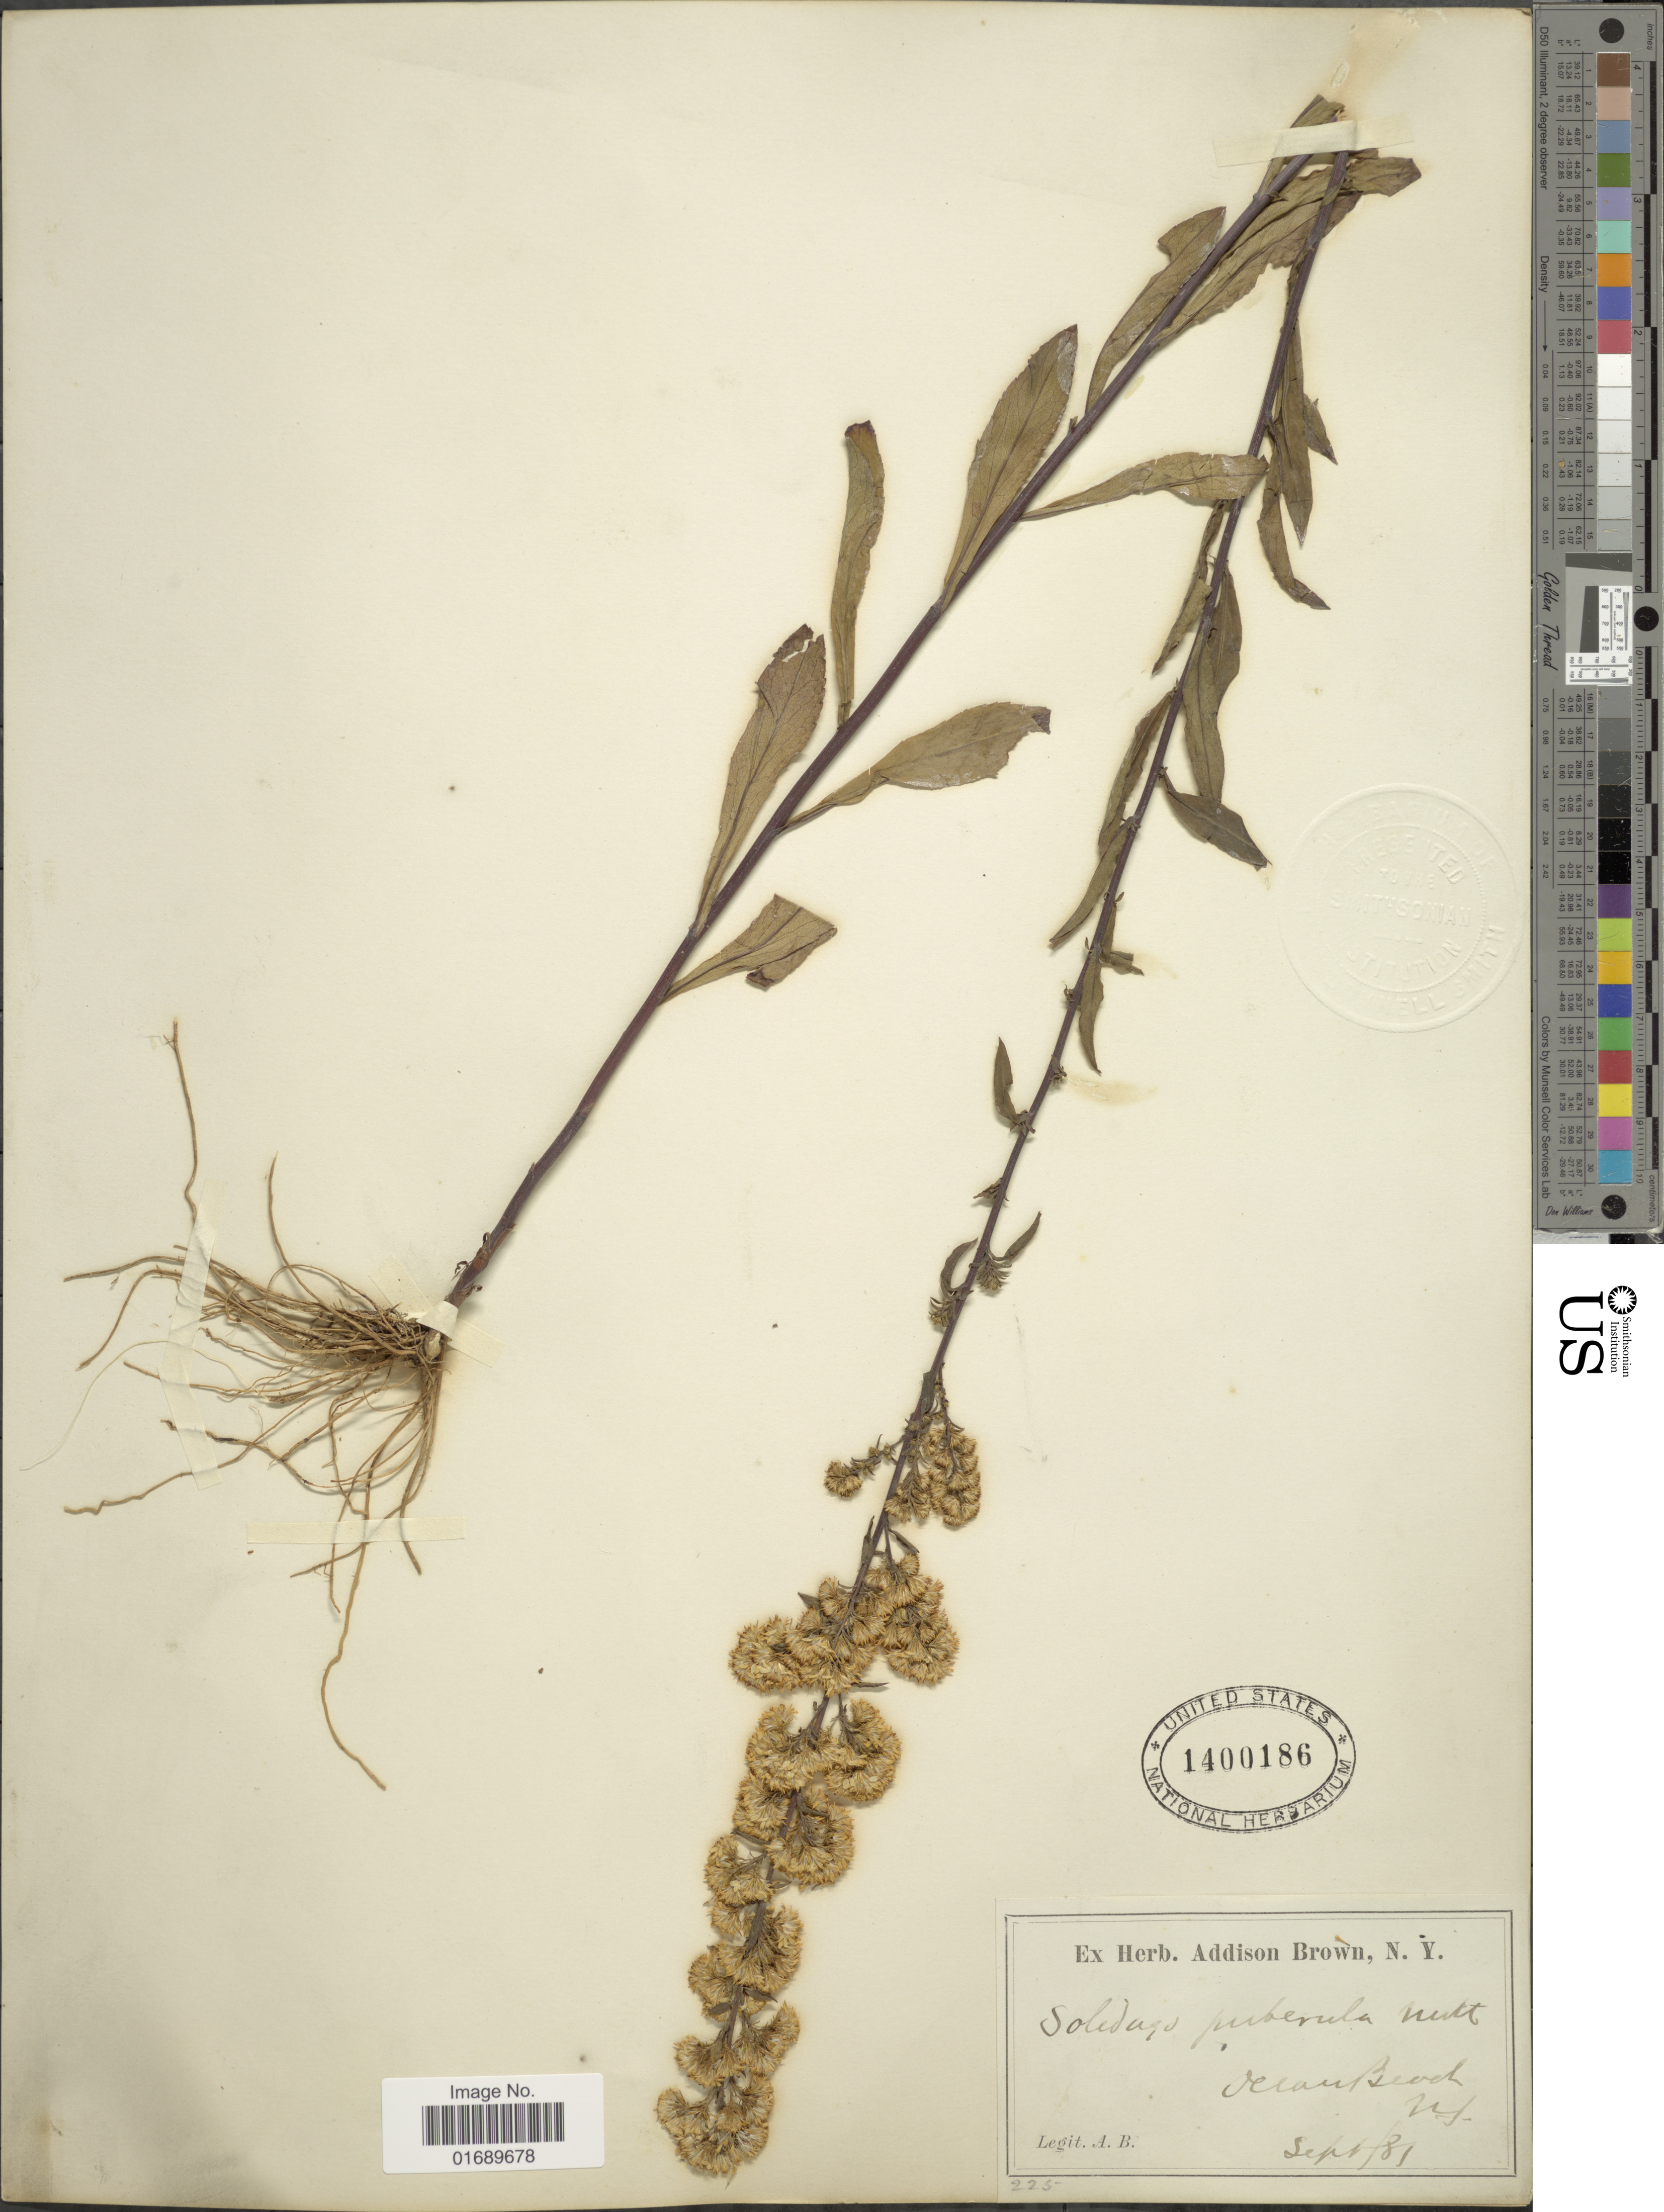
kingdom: Plantae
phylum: Tracheophyta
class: Magnoliopsida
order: Asterales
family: Asteraceae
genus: Solidago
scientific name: Solidago puberula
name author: Nutt.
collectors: A. Brown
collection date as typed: Transcribed d/m/y: /9/81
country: United States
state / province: New Jersey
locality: Ocean Beach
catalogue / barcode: US 1400186